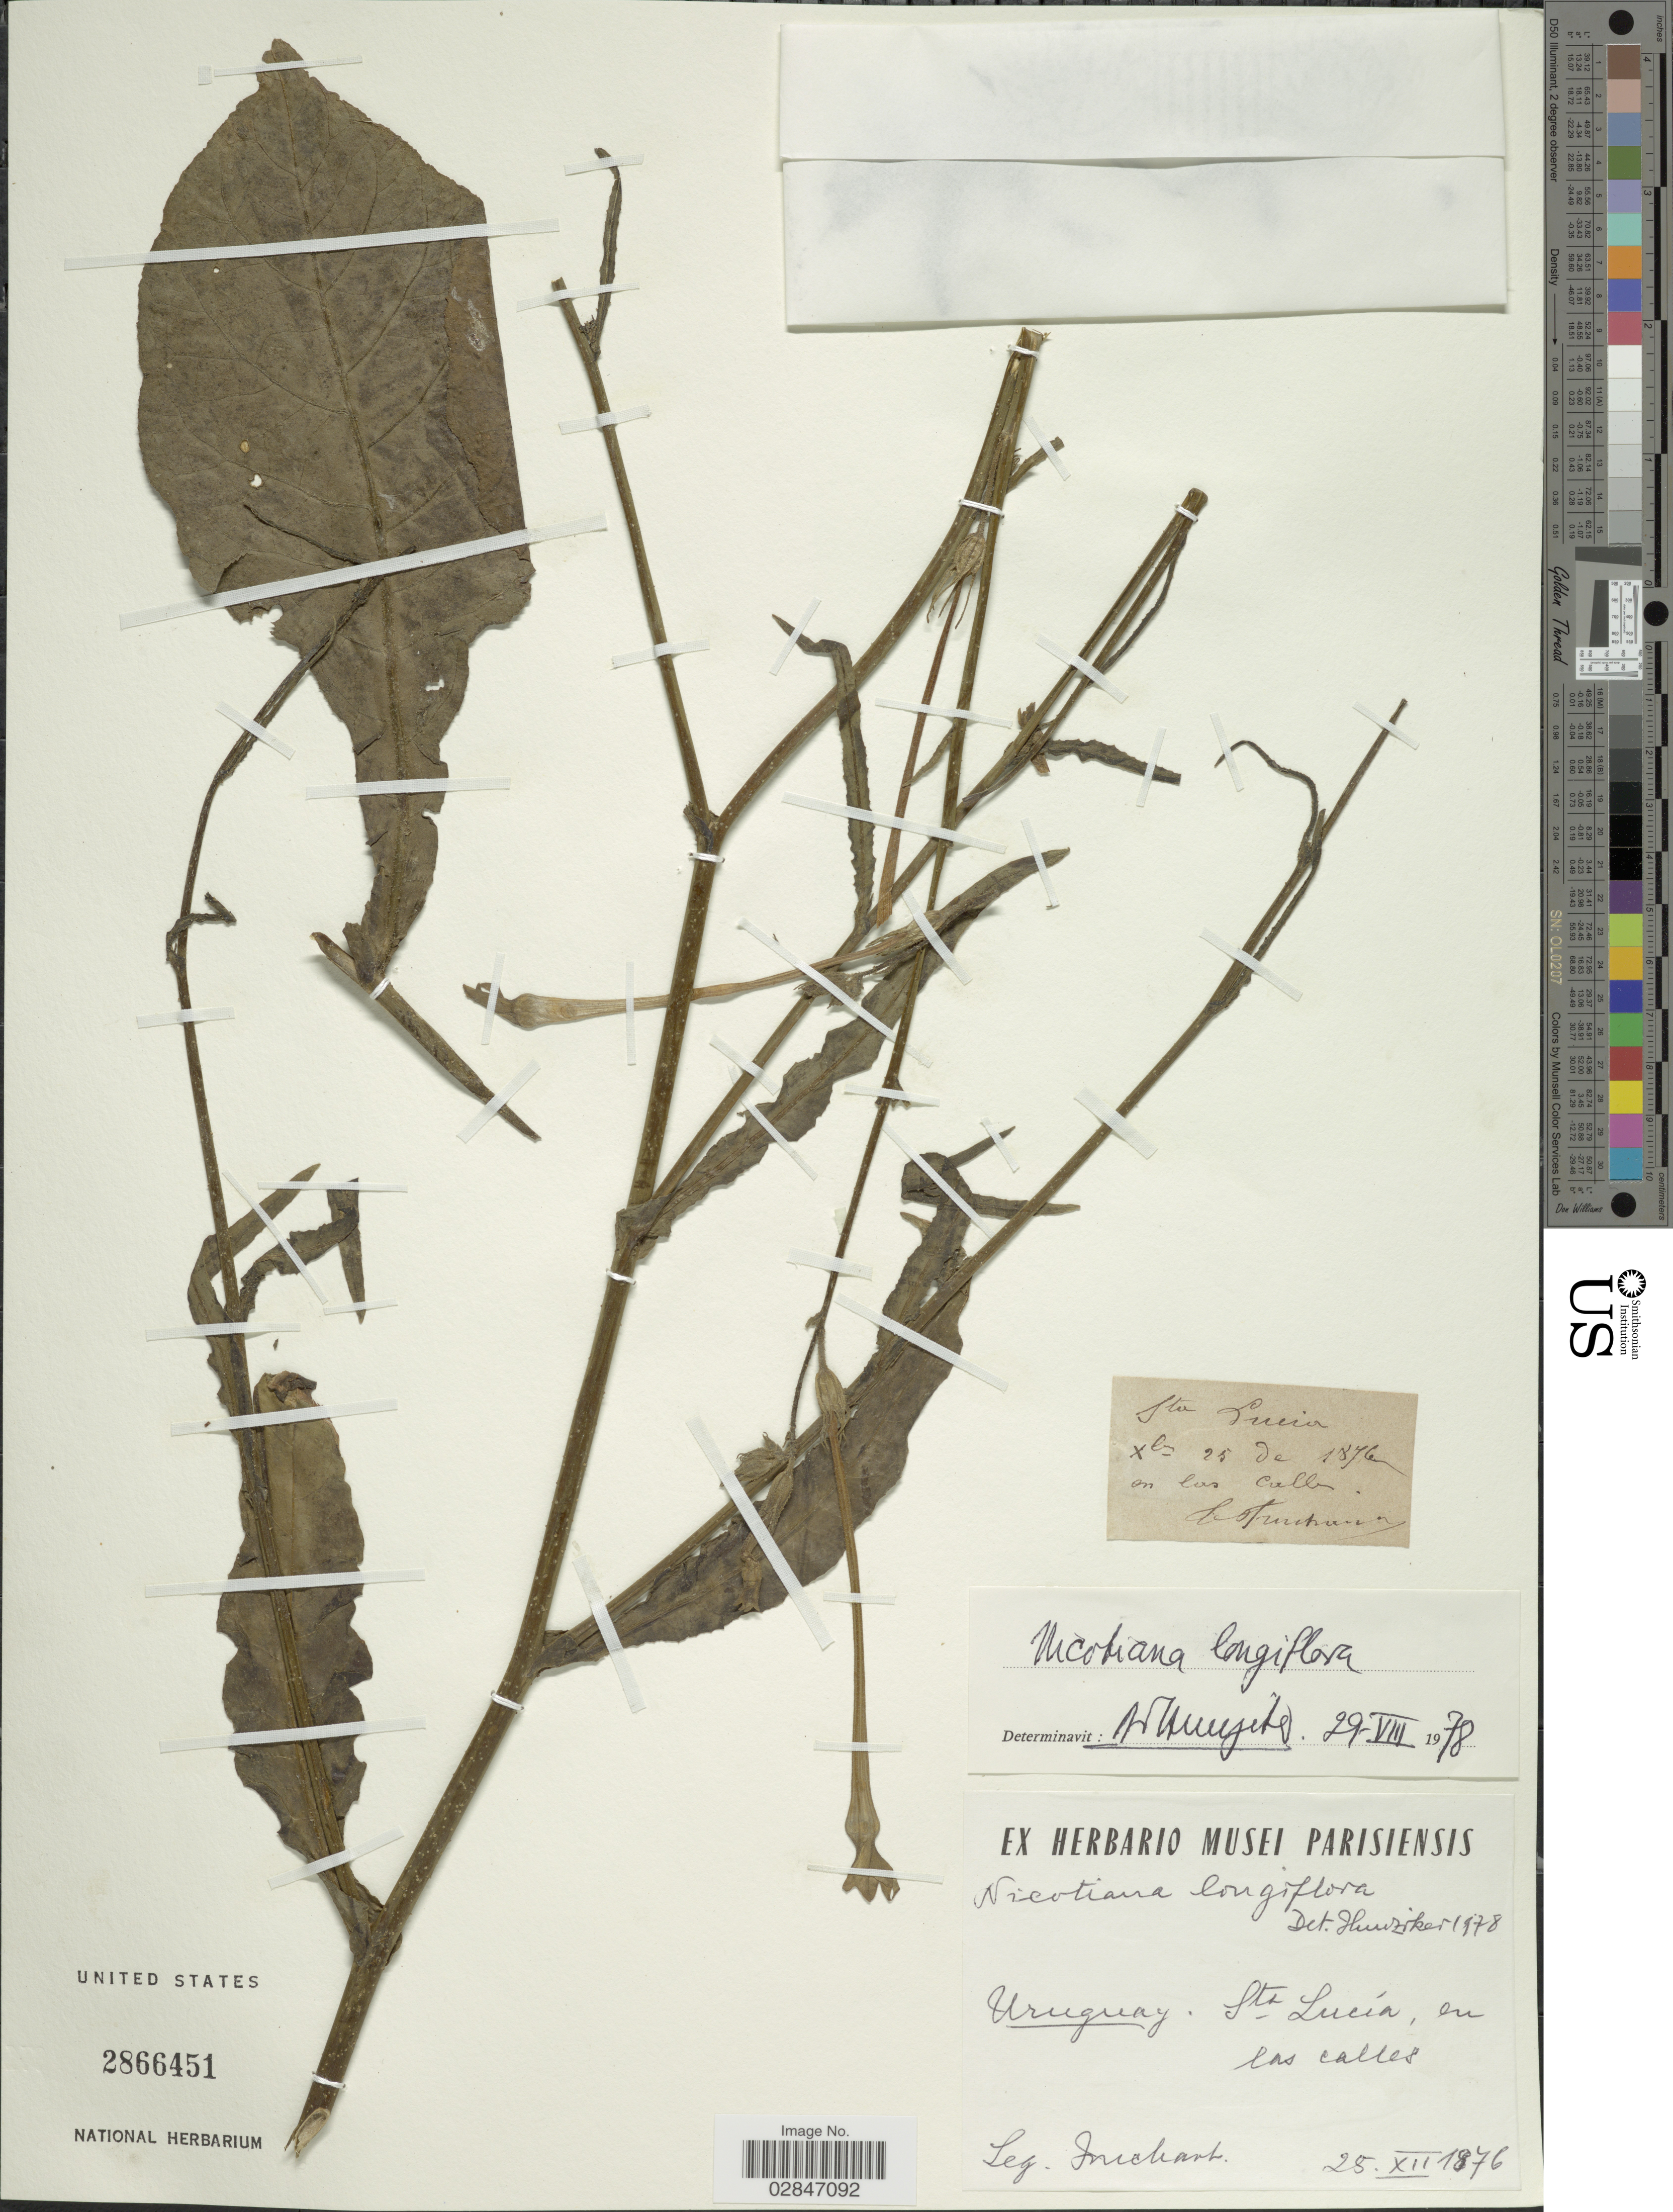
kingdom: Plantae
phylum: Tracheophyta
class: Magnoliopsida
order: Solanales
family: Solanaceae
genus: Nicotiana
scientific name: Nicotiana longiflora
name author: Cav.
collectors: Fruchart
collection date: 1876-12-25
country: Uruguay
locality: Sta. Lucia, en las calles.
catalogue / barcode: US 2866451